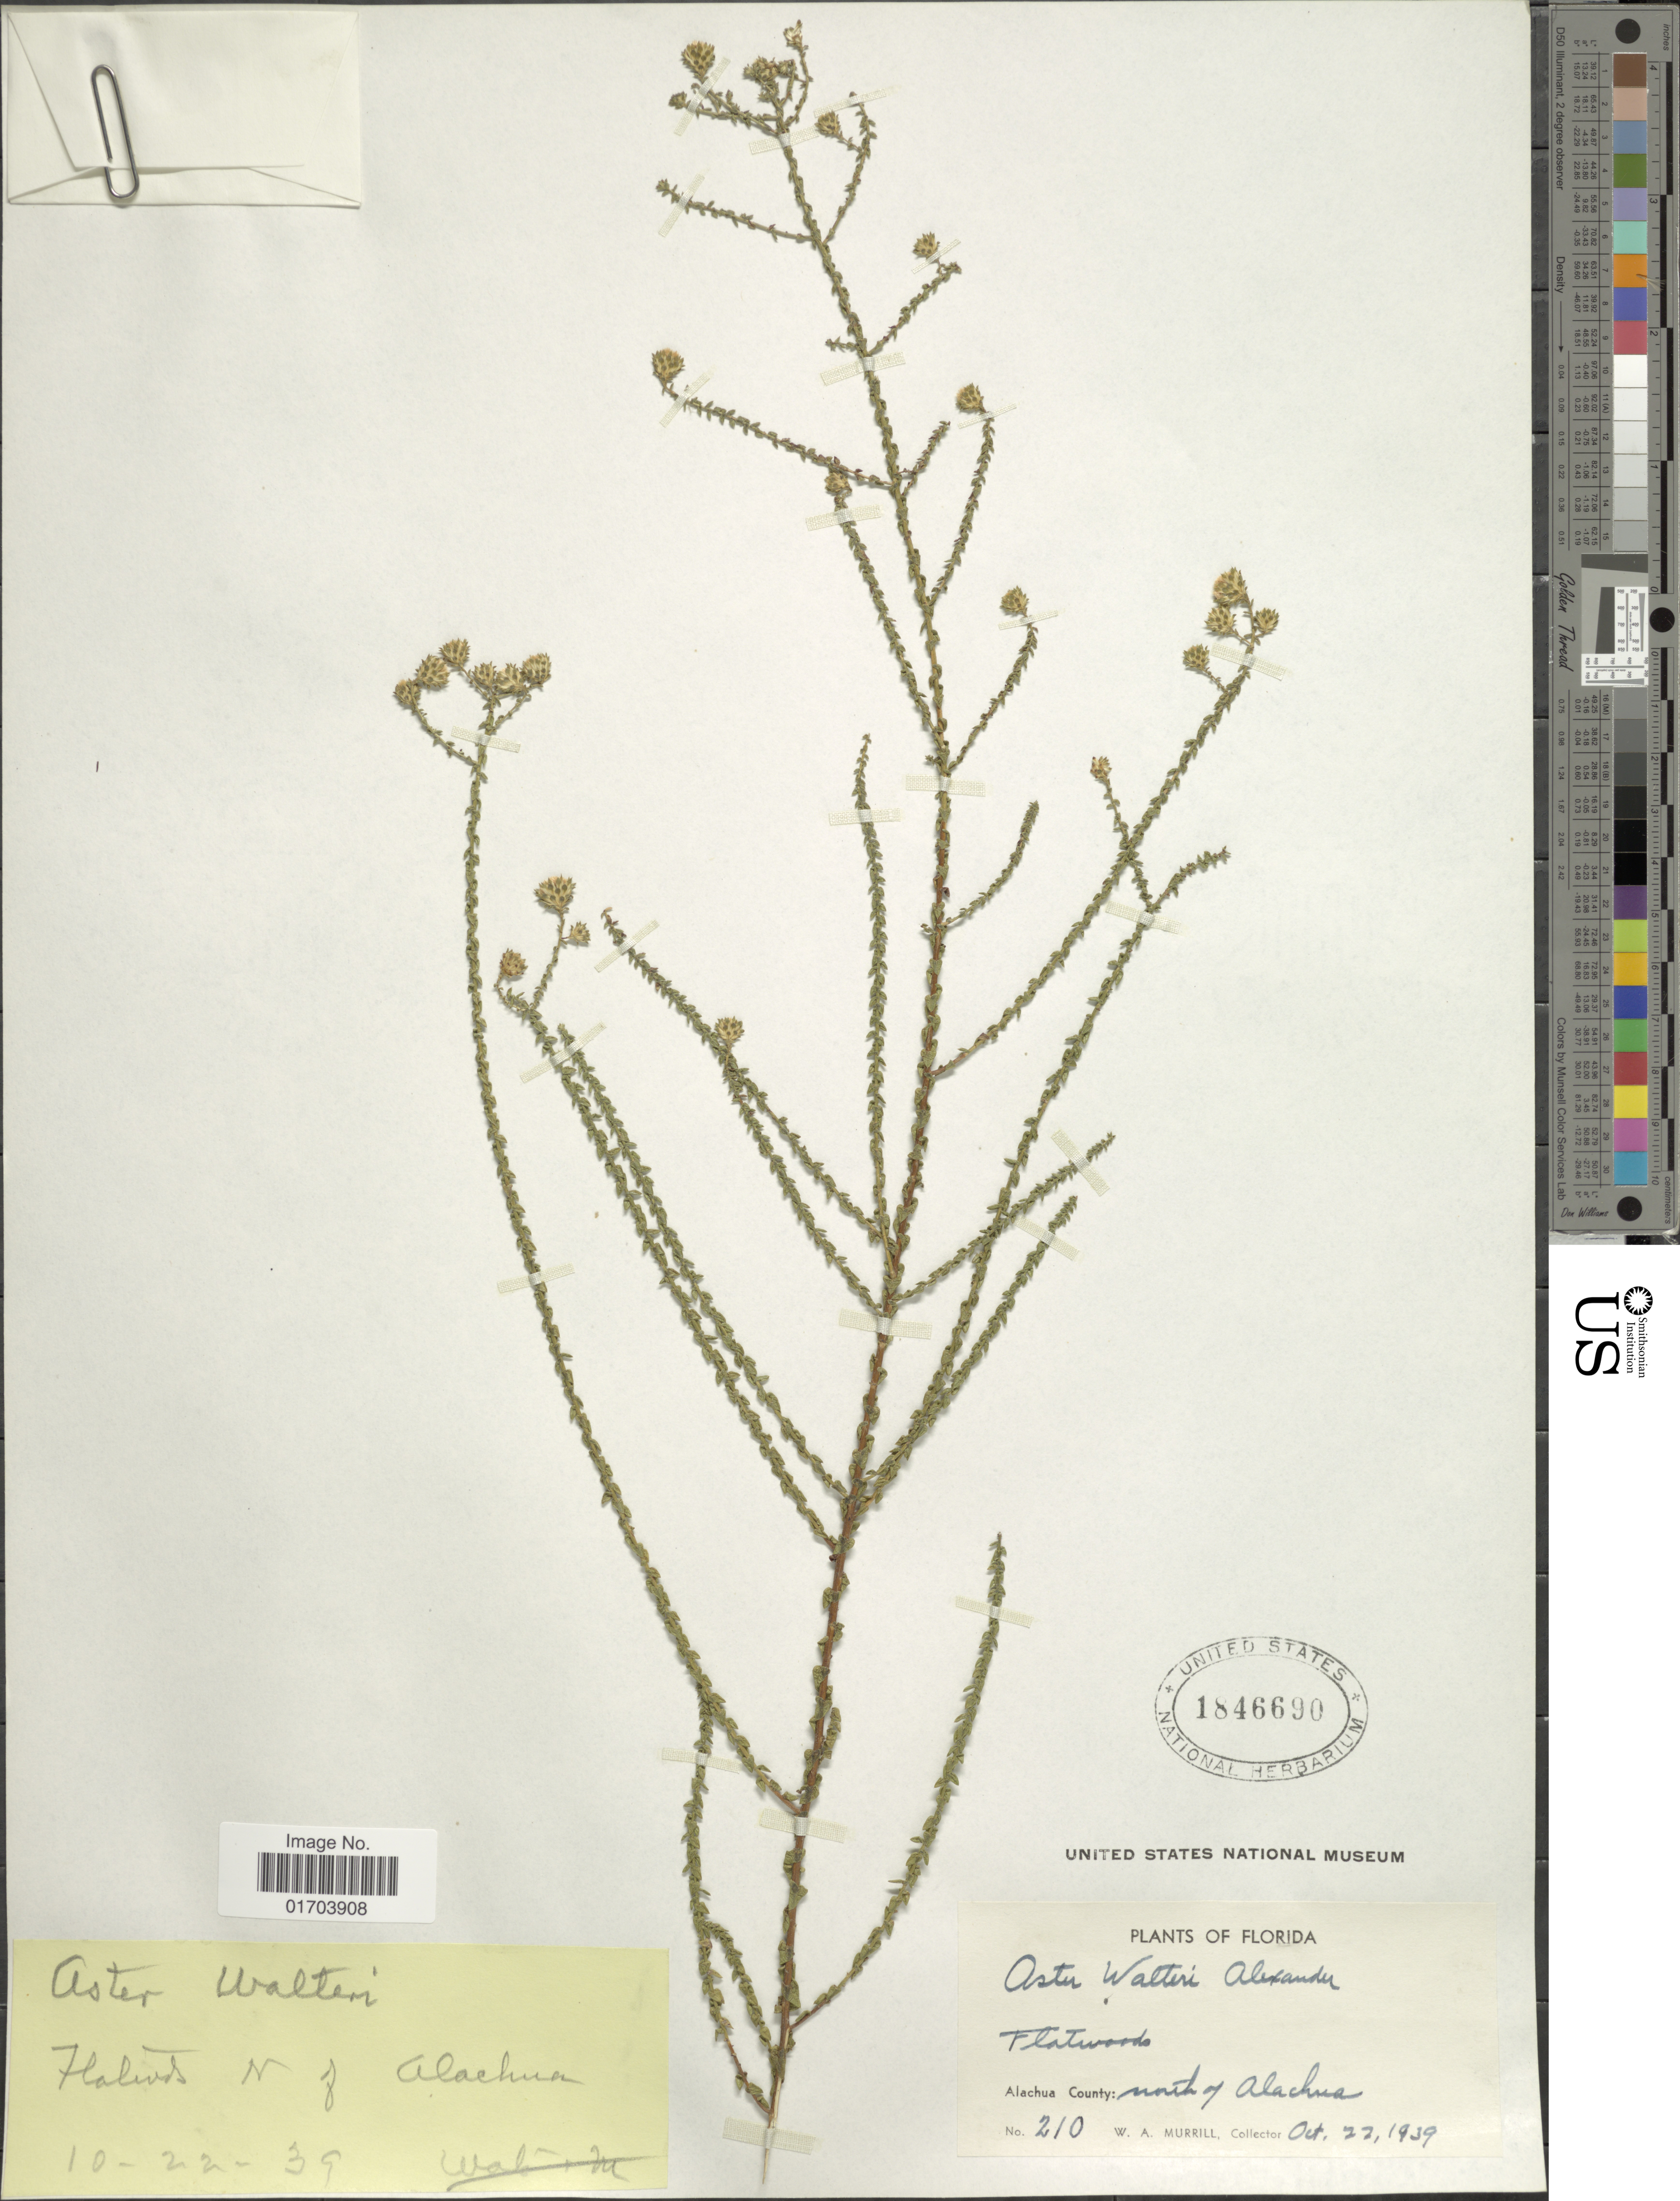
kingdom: Plantae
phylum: Tracheophyta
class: Magnoliopsida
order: Asterales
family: Asteraceae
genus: Symphyotrichum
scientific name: Symphyotrichum walteri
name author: (Alexander) G.L. Nesom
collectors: W. A. Murrill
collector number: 210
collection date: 1939-10-22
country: United States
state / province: Florida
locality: Flatwoods, Alachua County: north of Alachua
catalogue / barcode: US 1846690